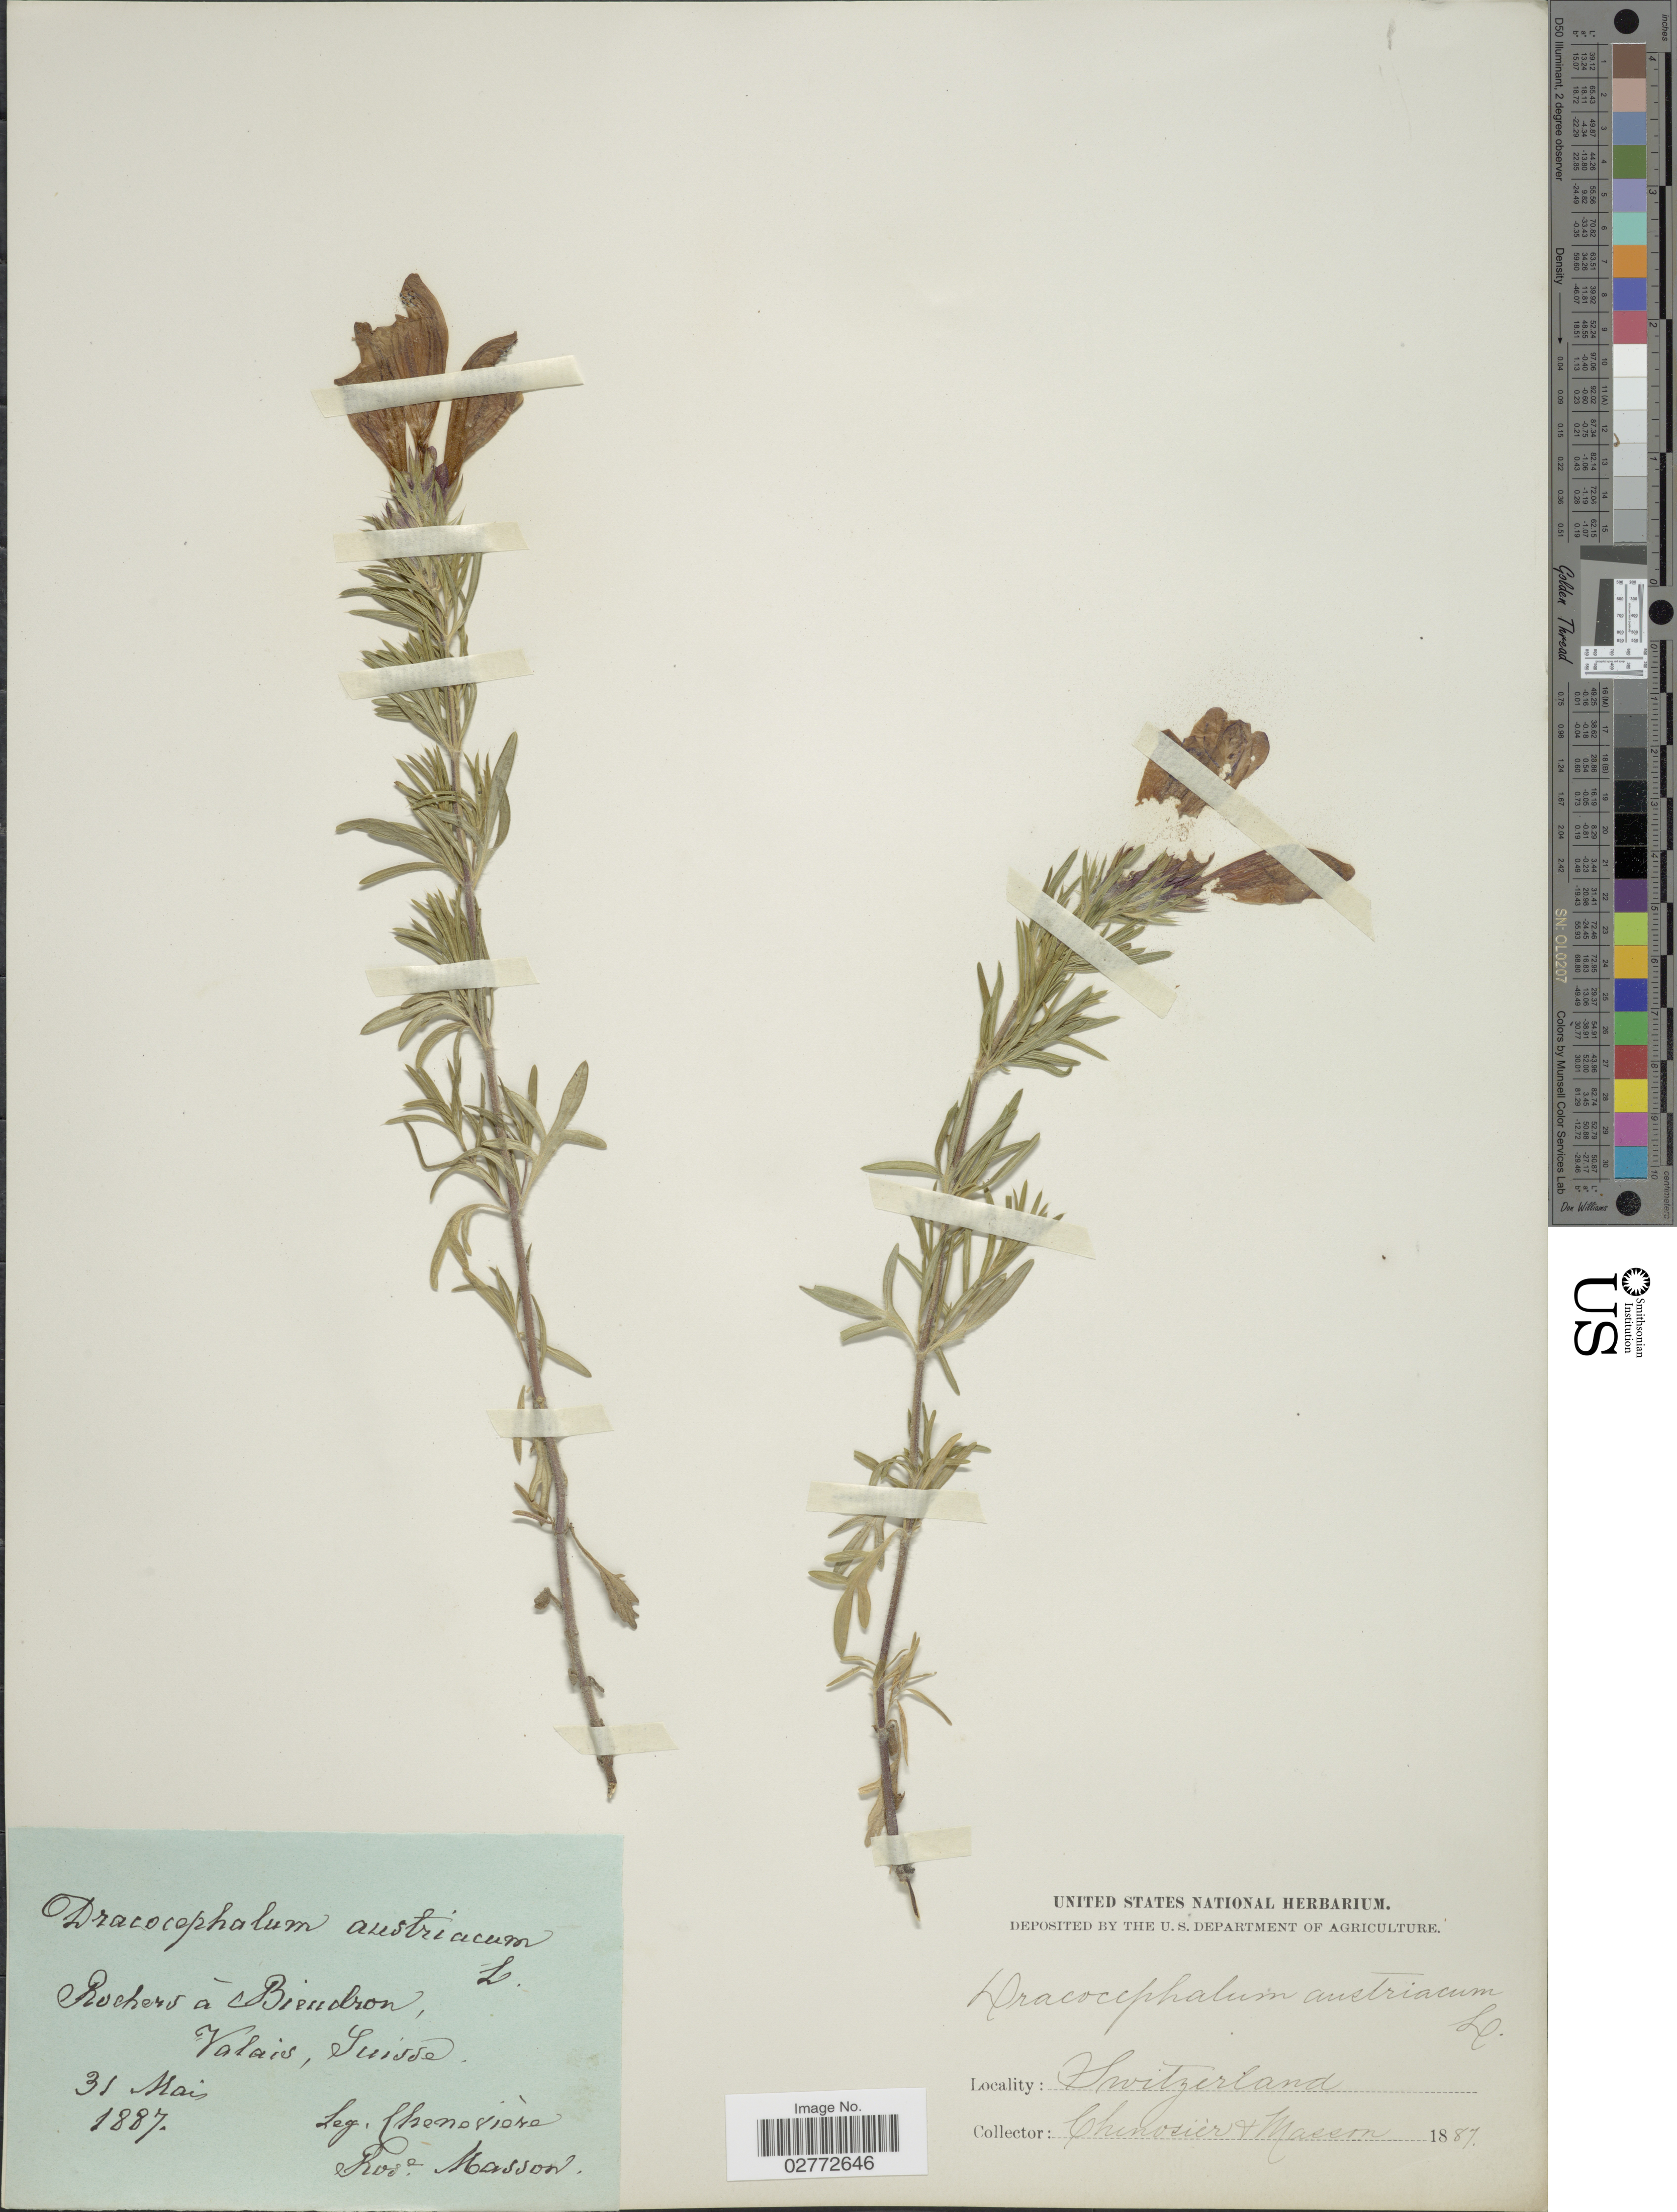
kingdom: Plantae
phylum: Tracheophyta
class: Magnoliopsida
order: Lamiales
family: Lamiaceae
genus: Dracocephalum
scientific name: Dracocephalum austriacum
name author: L.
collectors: Chenevière & R. Masson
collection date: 1887-05-31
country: Switzerland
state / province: Valais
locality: Rochers à Bieudron, Suisse.